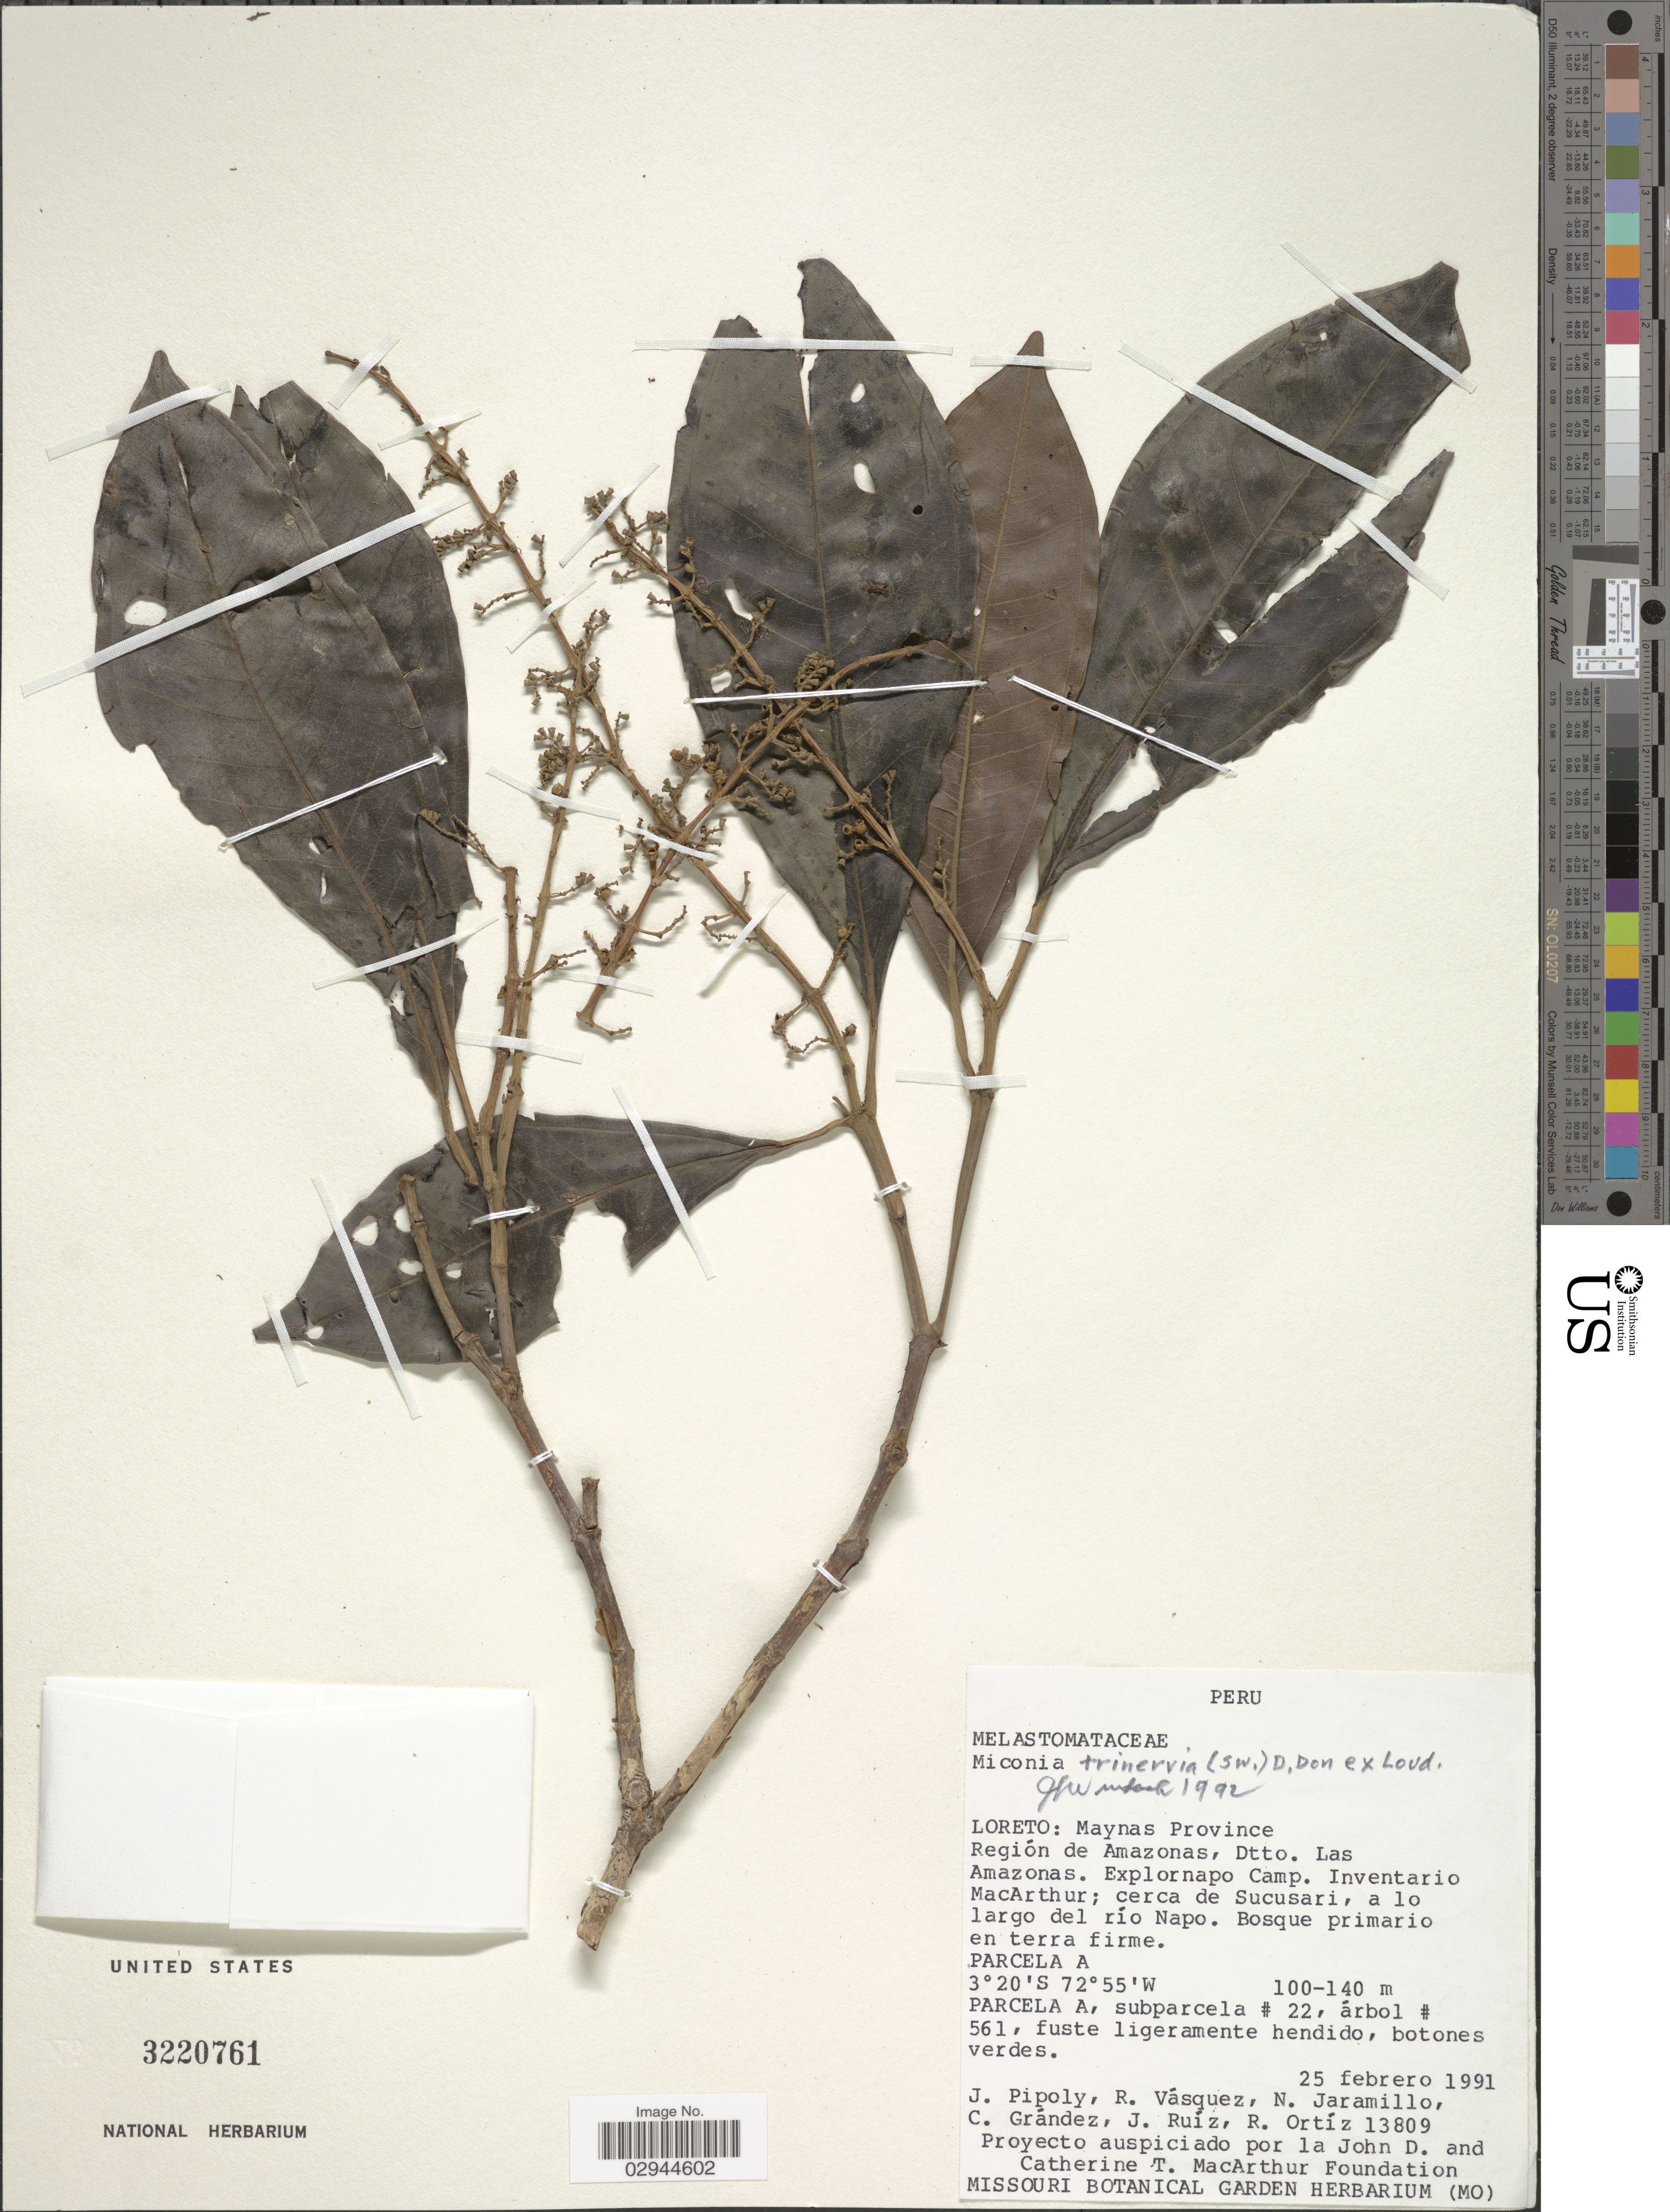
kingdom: Plantae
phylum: Tracheophyta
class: Magnoliopsida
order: Myrtales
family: Melastomataceae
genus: Miconia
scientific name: Miconia trinervia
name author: (Sw.) D. Don ex Loudon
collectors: J. J. Pipoly, R. Vásquez, N. Jaramillo, C. Grández & et al.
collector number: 13809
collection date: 1991-02-25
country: Peru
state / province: Loreto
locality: Maynas Province, Región de Amazonas, Dtto. Las Amazonas, Explornapo Camp, Inventario MacArthur, cerca de Sucusari, a lo largo del río Napo.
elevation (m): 100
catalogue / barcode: US 3220761